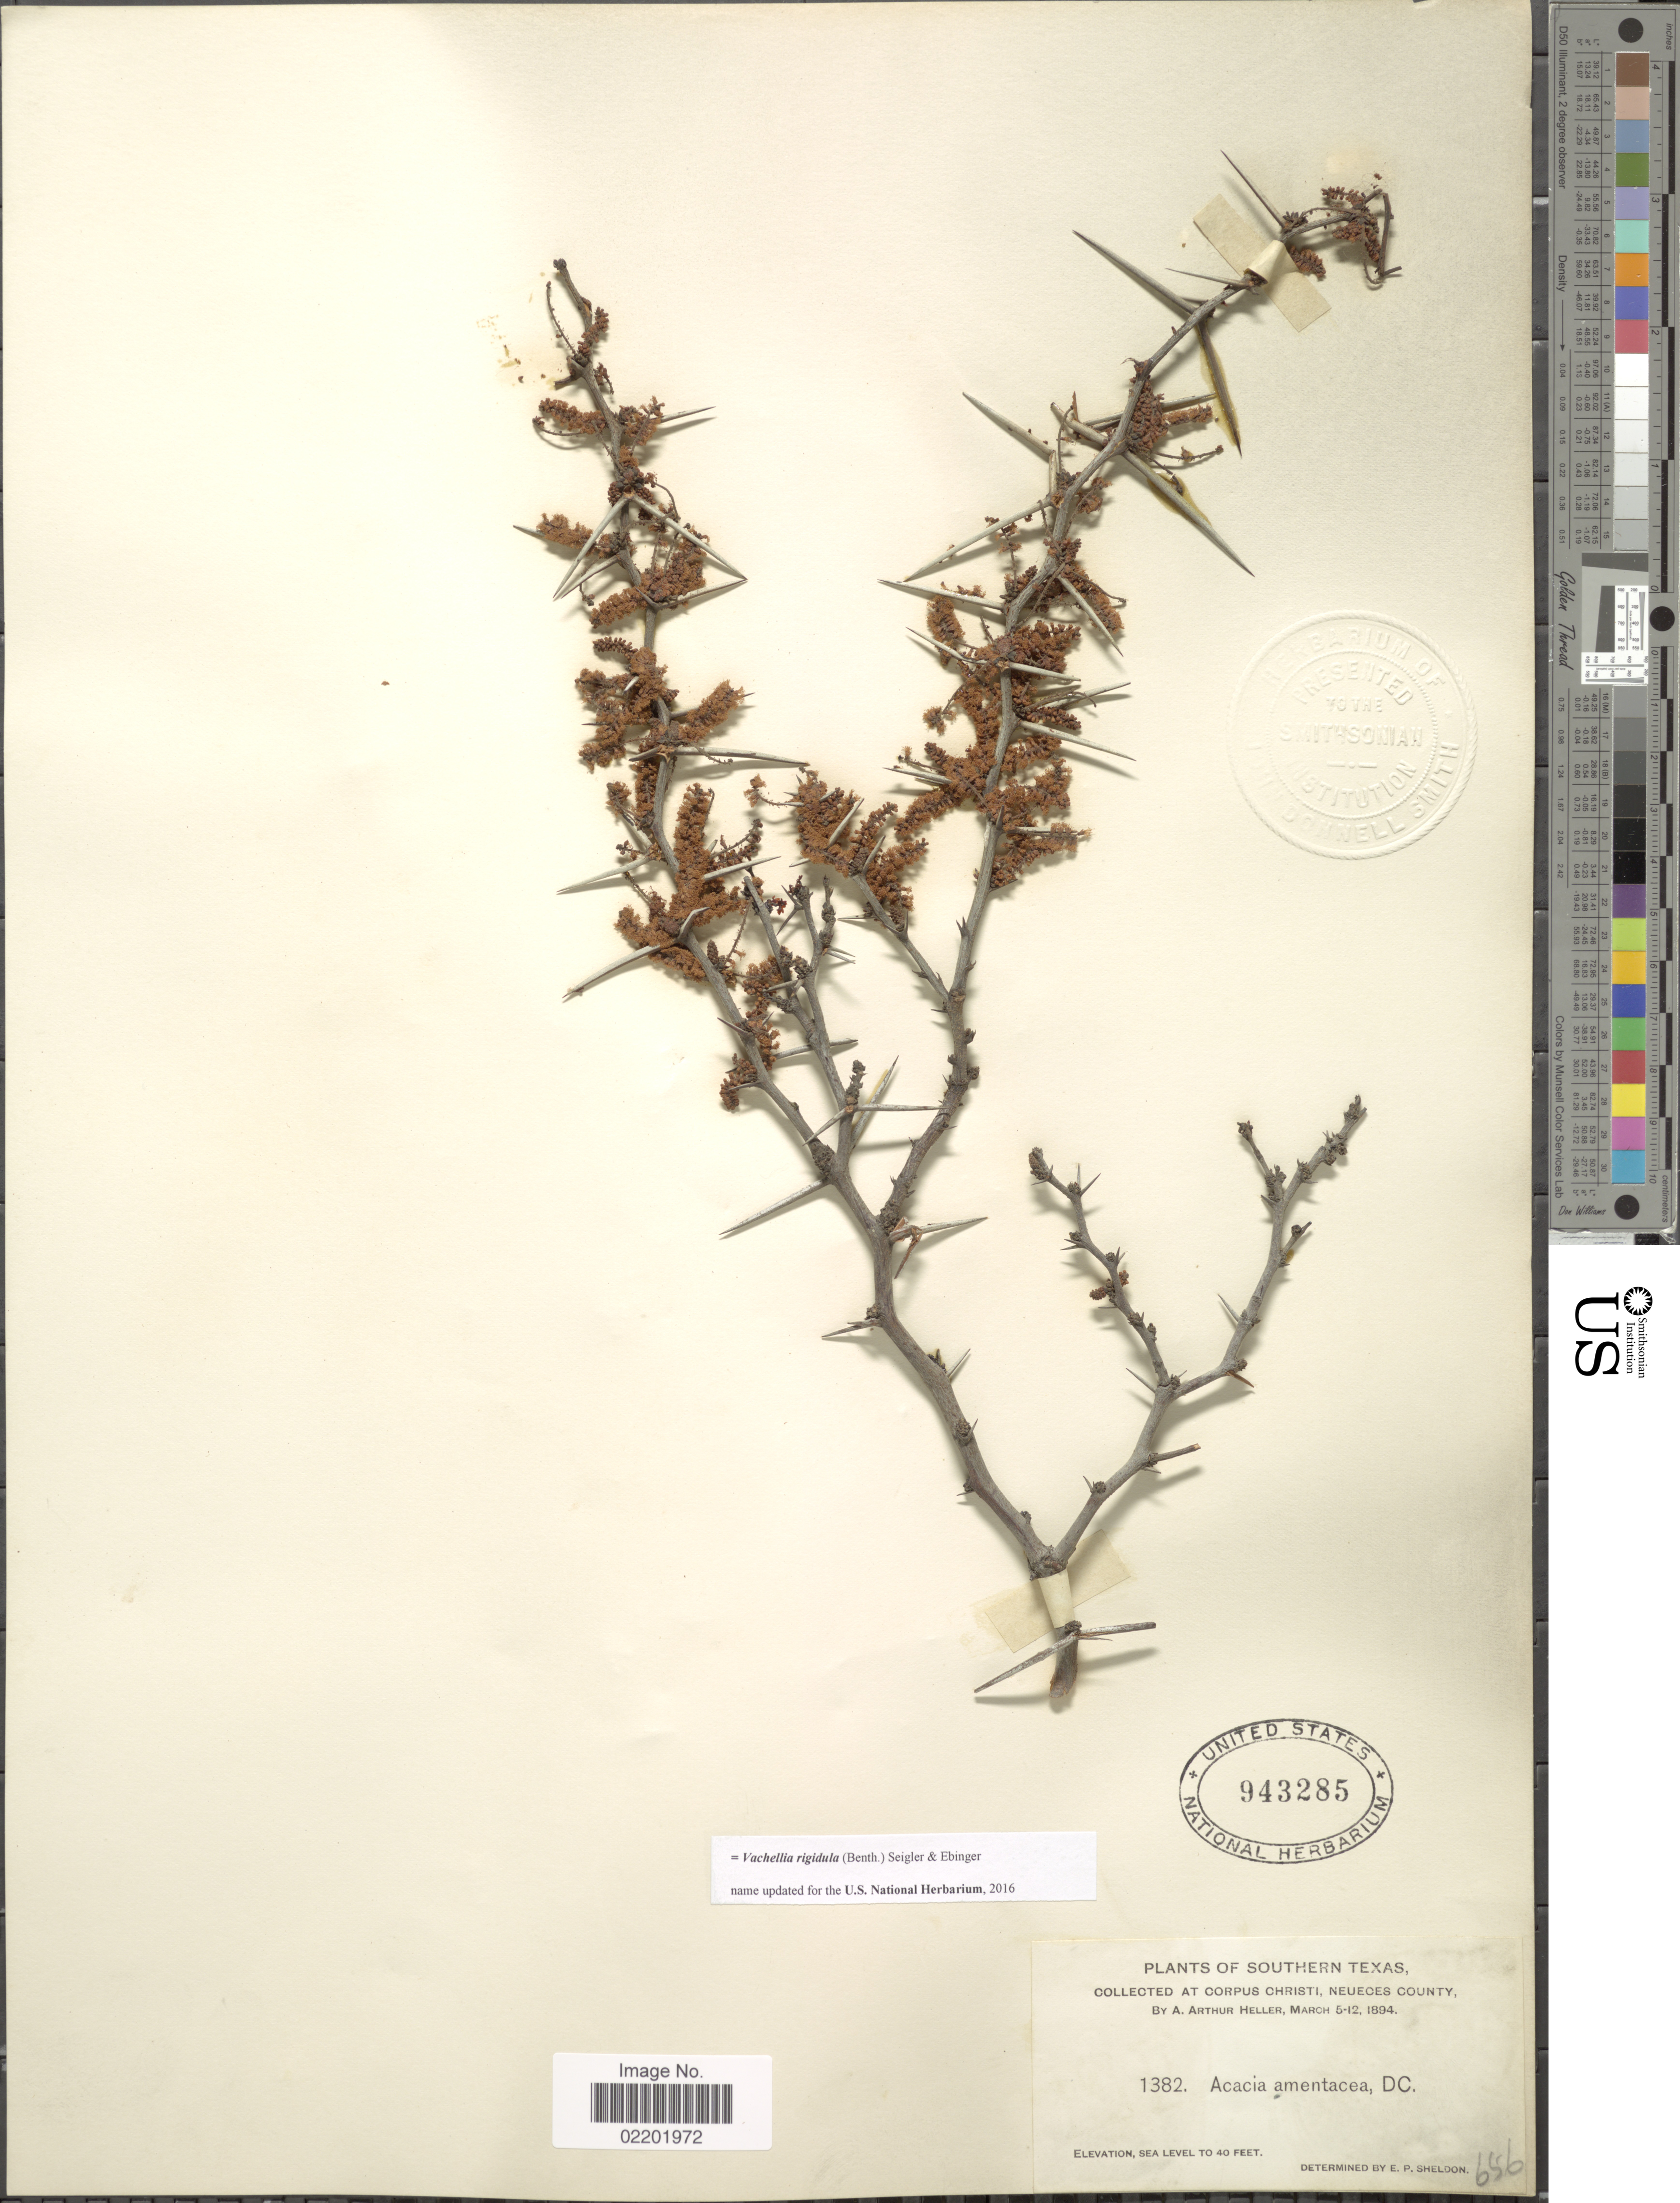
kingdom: Plantae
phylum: Tracheophyta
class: Magnoliopsida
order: Fabales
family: Fabaceae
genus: Vachellia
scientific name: Vachellia rigidula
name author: (Benth.) Seigler & Ebinger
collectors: A. A. Heller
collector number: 1382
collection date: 1894-03-05/1894-03-12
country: United States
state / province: Texas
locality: Southern Texas, Corpus Christi, Neueces County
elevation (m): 12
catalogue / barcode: US 943285